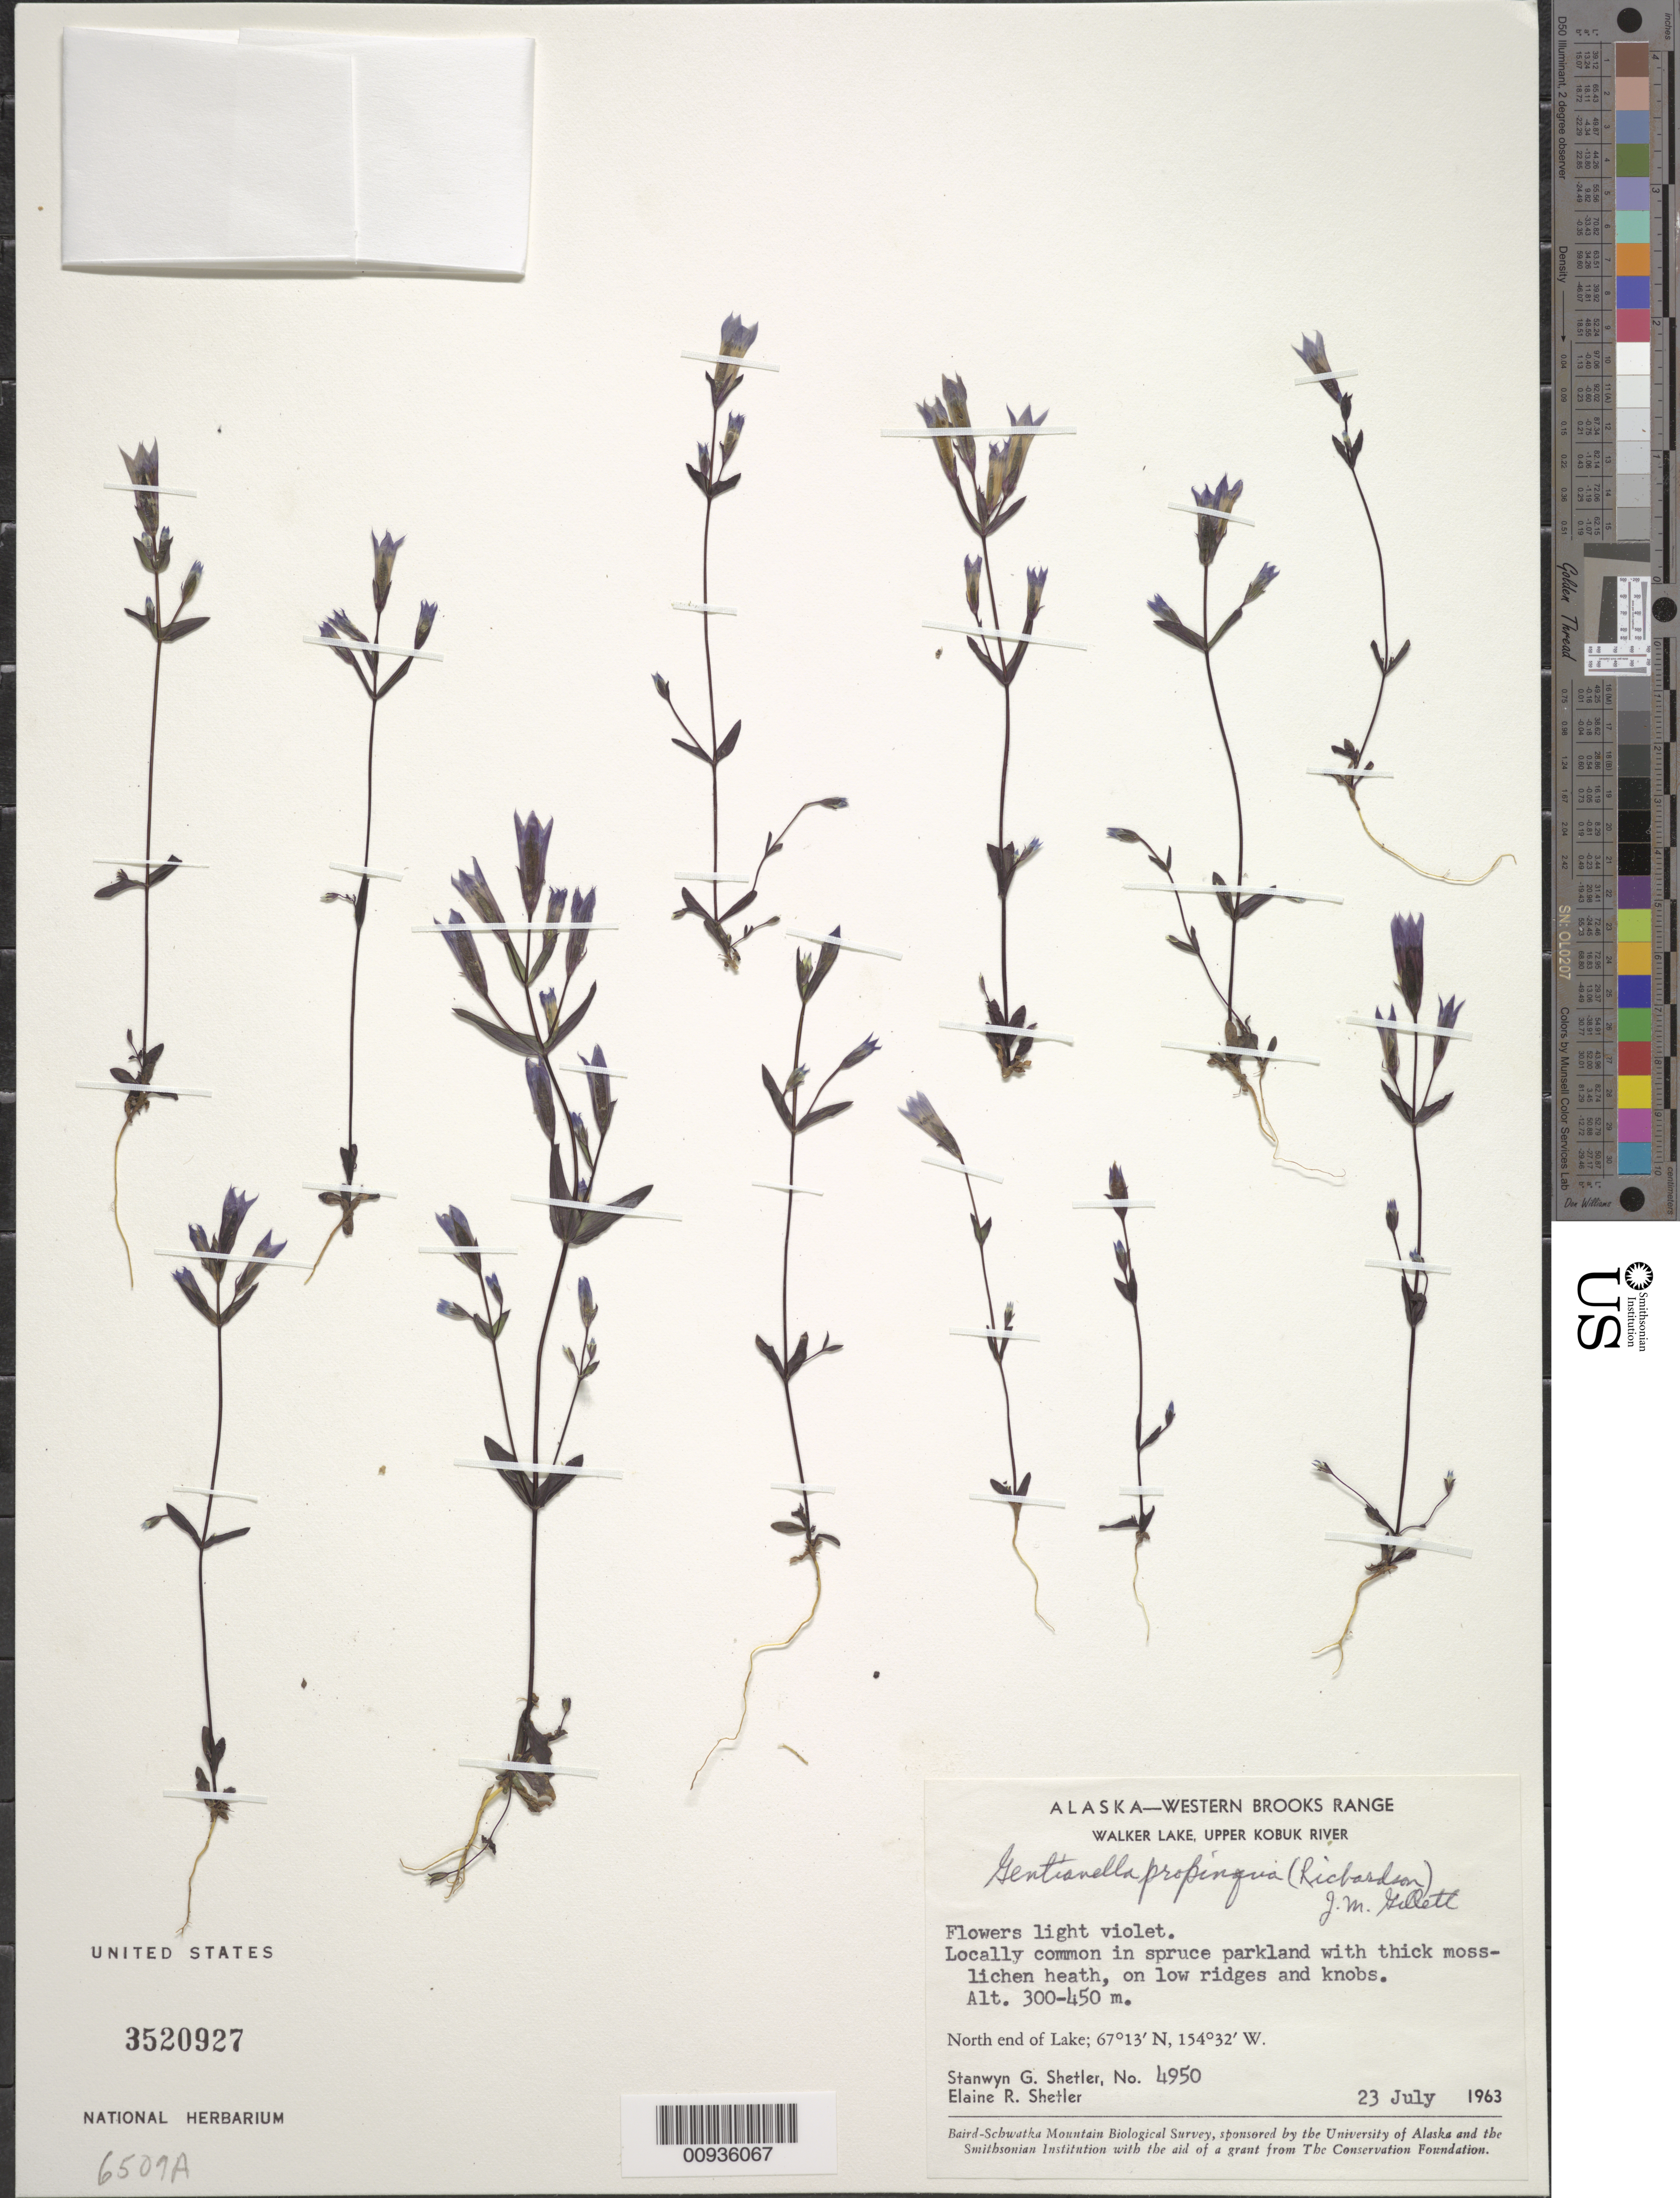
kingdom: Plantae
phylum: Tracheophyta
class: Magnoliopsida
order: Gentianales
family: Gentianaceae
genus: Gentianella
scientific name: Gentianella propinqua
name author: (Richardson) J.M. Gillett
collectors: S. Shetler & E. R. Shetler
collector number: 4950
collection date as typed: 23 Jul 1963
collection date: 1963-07-23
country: United States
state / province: Alaska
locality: North end of Walker Lake. Western Brooks Range, Upper Kobuk River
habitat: Spruce parkland with thick moss-lichen heath. Low ridges and knobs.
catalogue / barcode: US 3520927